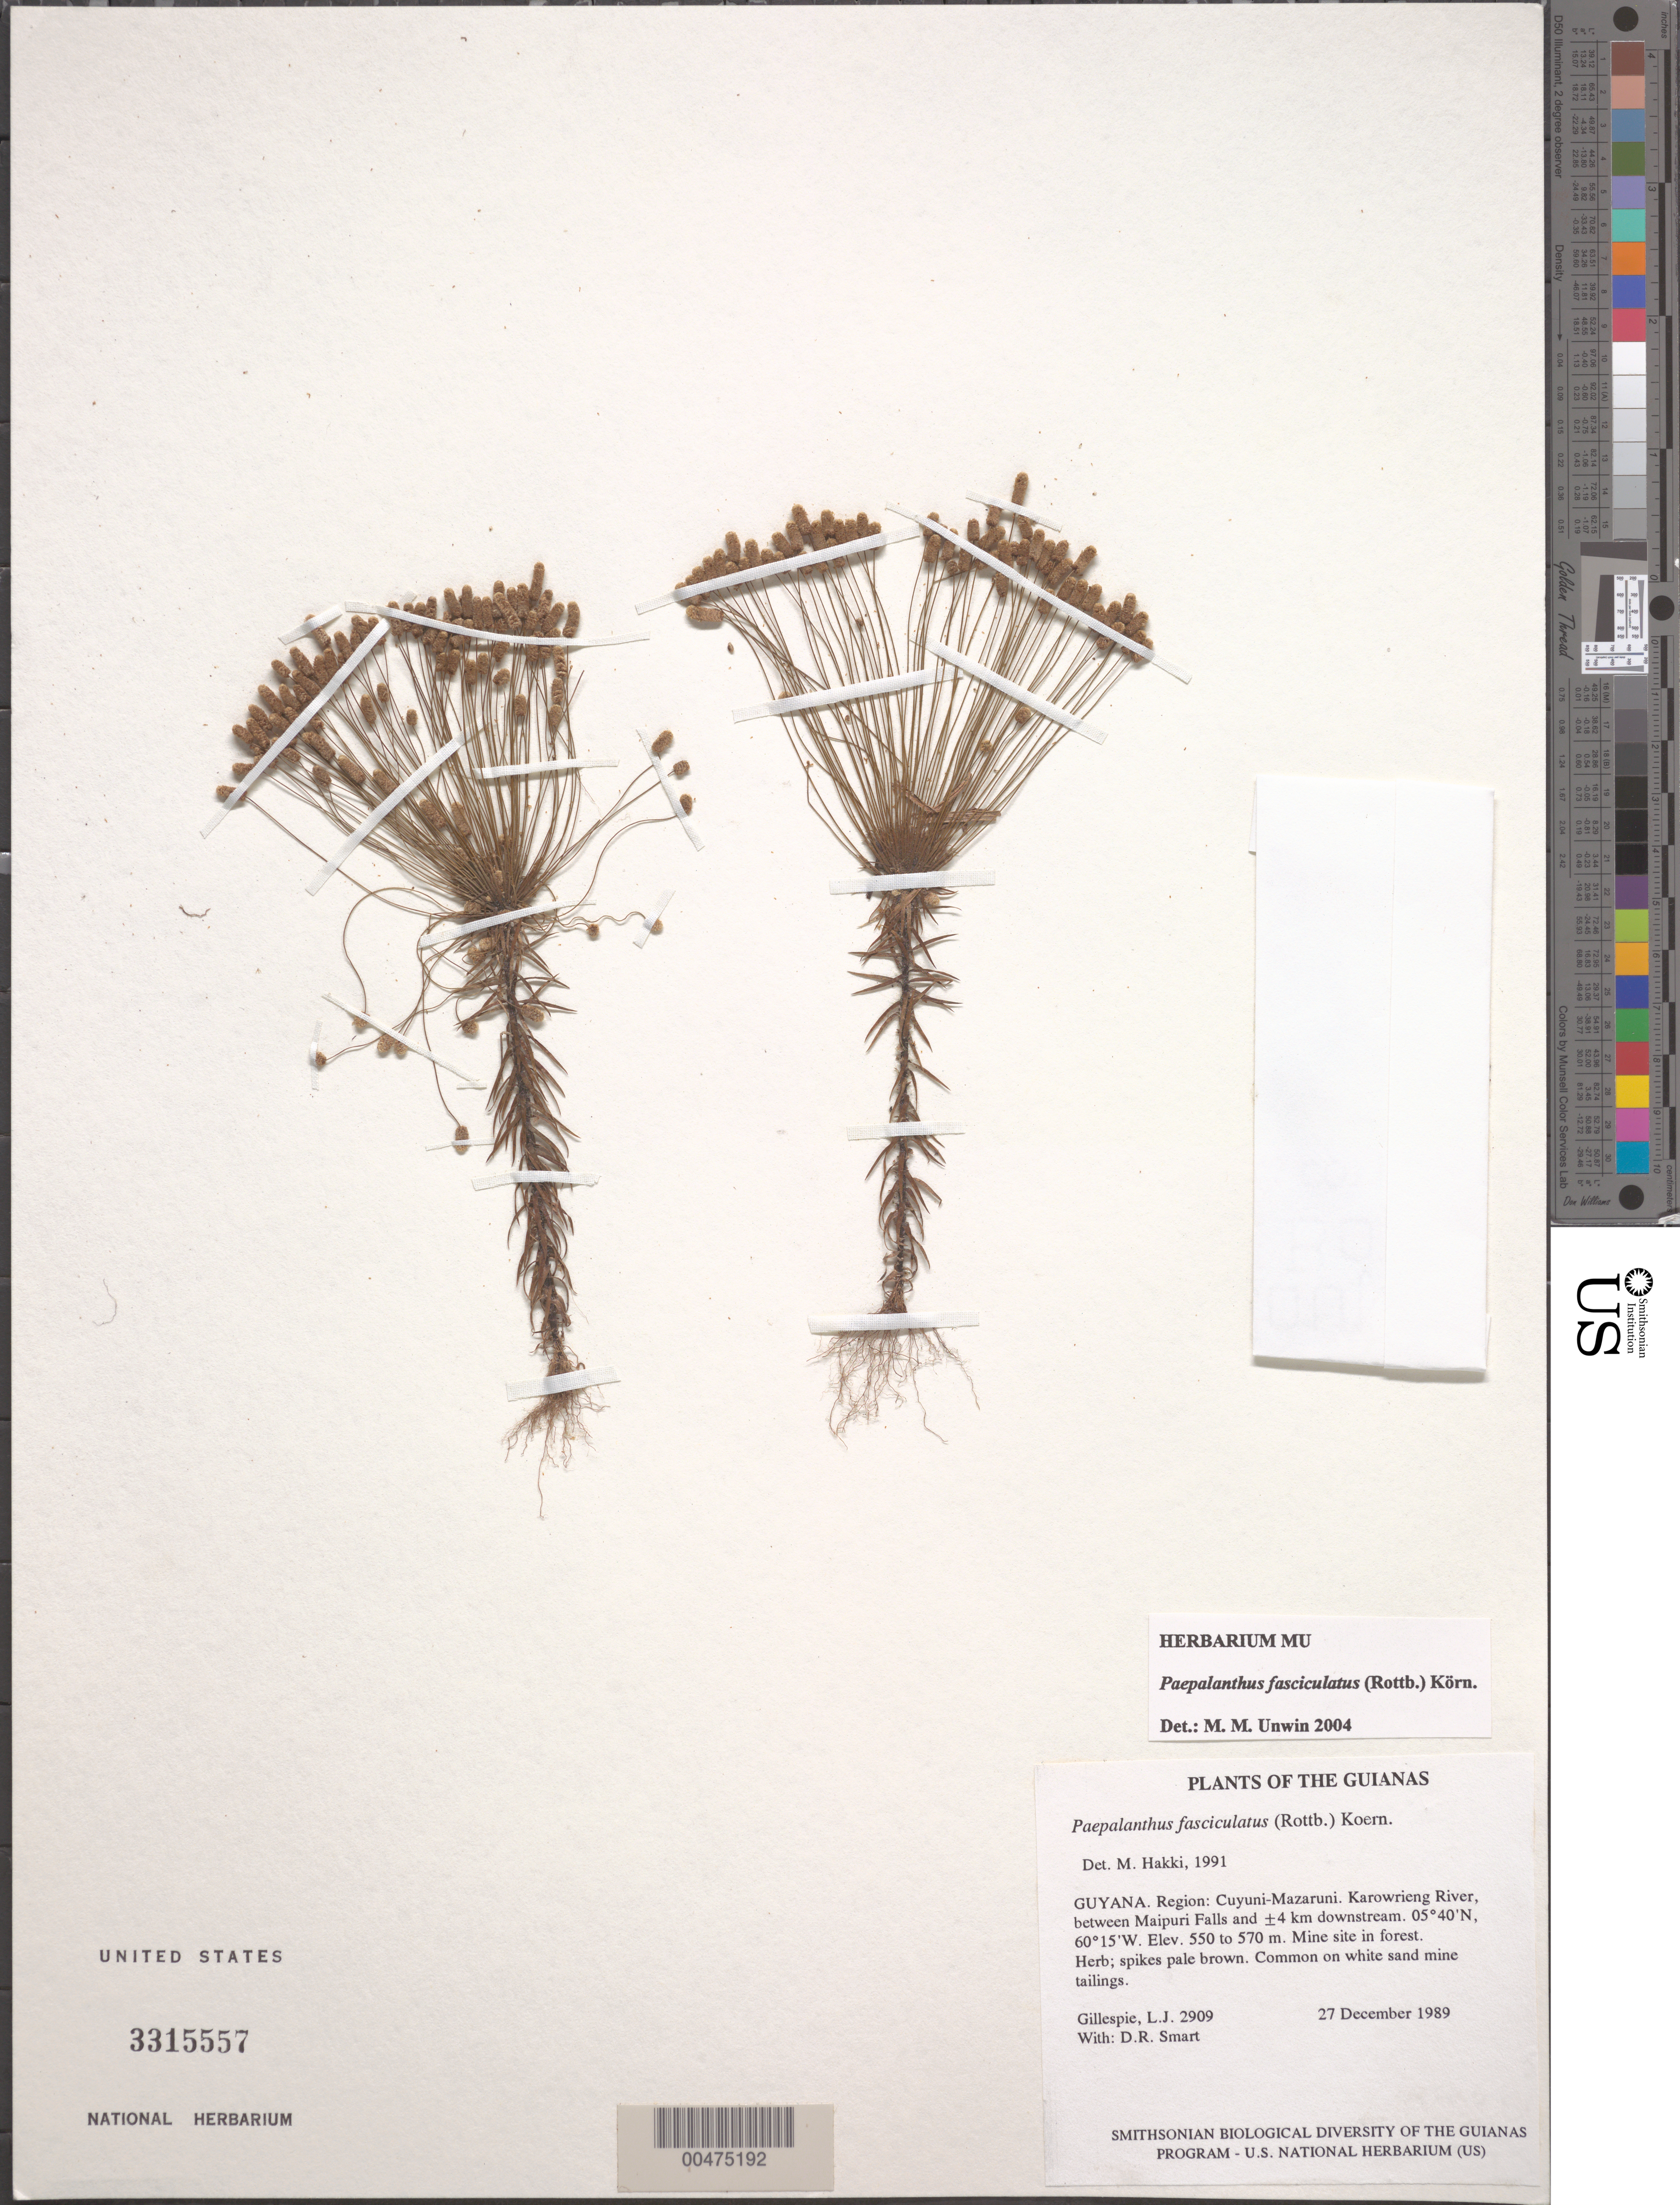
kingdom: Plantae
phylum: Tracheophyta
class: Liliopsida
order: Poales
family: Eriocaulaceae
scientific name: Giuliettia fasciculata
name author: (Rottb.) Andrino & Sano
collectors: L. J. Gillespie & D. R. Smart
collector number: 2909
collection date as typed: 27 December 1989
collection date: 1989-12-27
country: Guyana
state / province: Cuyuni-Mazaruni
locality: Karowrieng River, between Maipuri Falls and ±4 km downstream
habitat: Mine site in forest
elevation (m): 550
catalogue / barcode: US 3315557